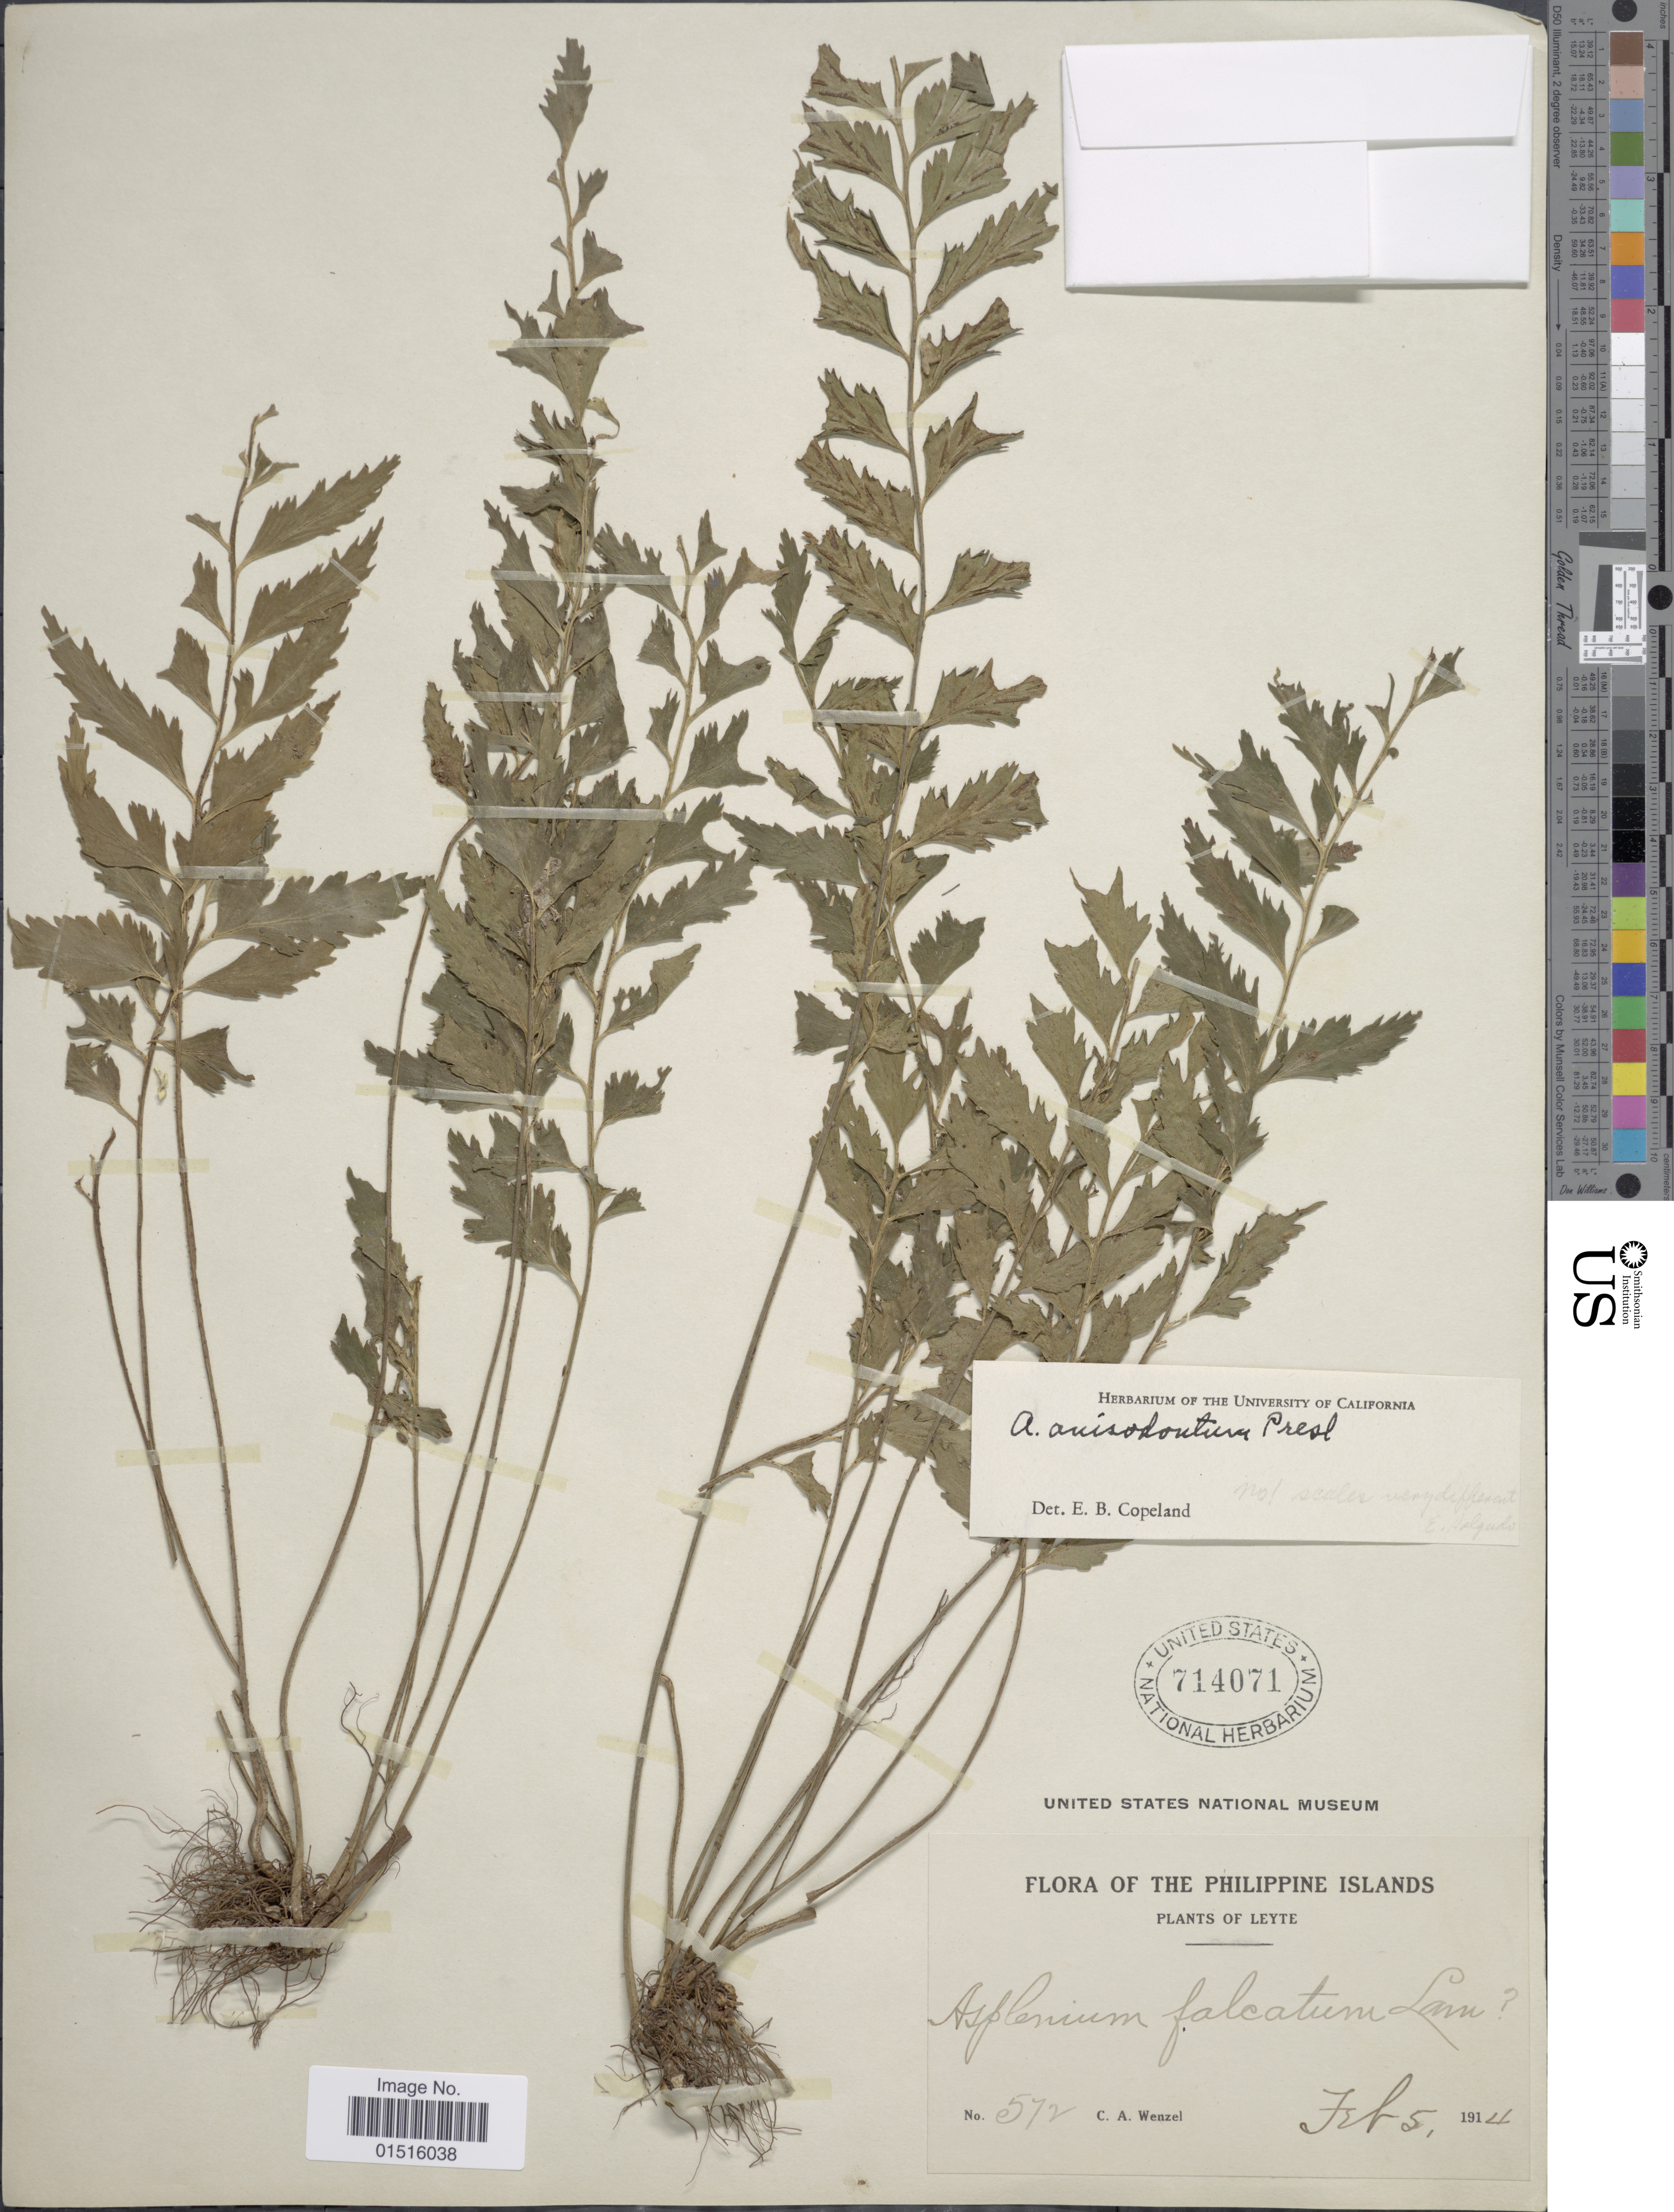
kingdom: Plantae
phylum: Tracheophyta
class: Polypodiopsida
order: Polypodiales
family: Aspleniaceae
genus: Asplenium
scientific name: Asplenium anisodontum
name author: C. Presl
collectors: C. Wenzel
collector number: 572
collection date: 1914-02-05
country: Philippines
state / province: Eastern Visayas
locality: Plants of Leyte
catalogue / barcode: US 714071